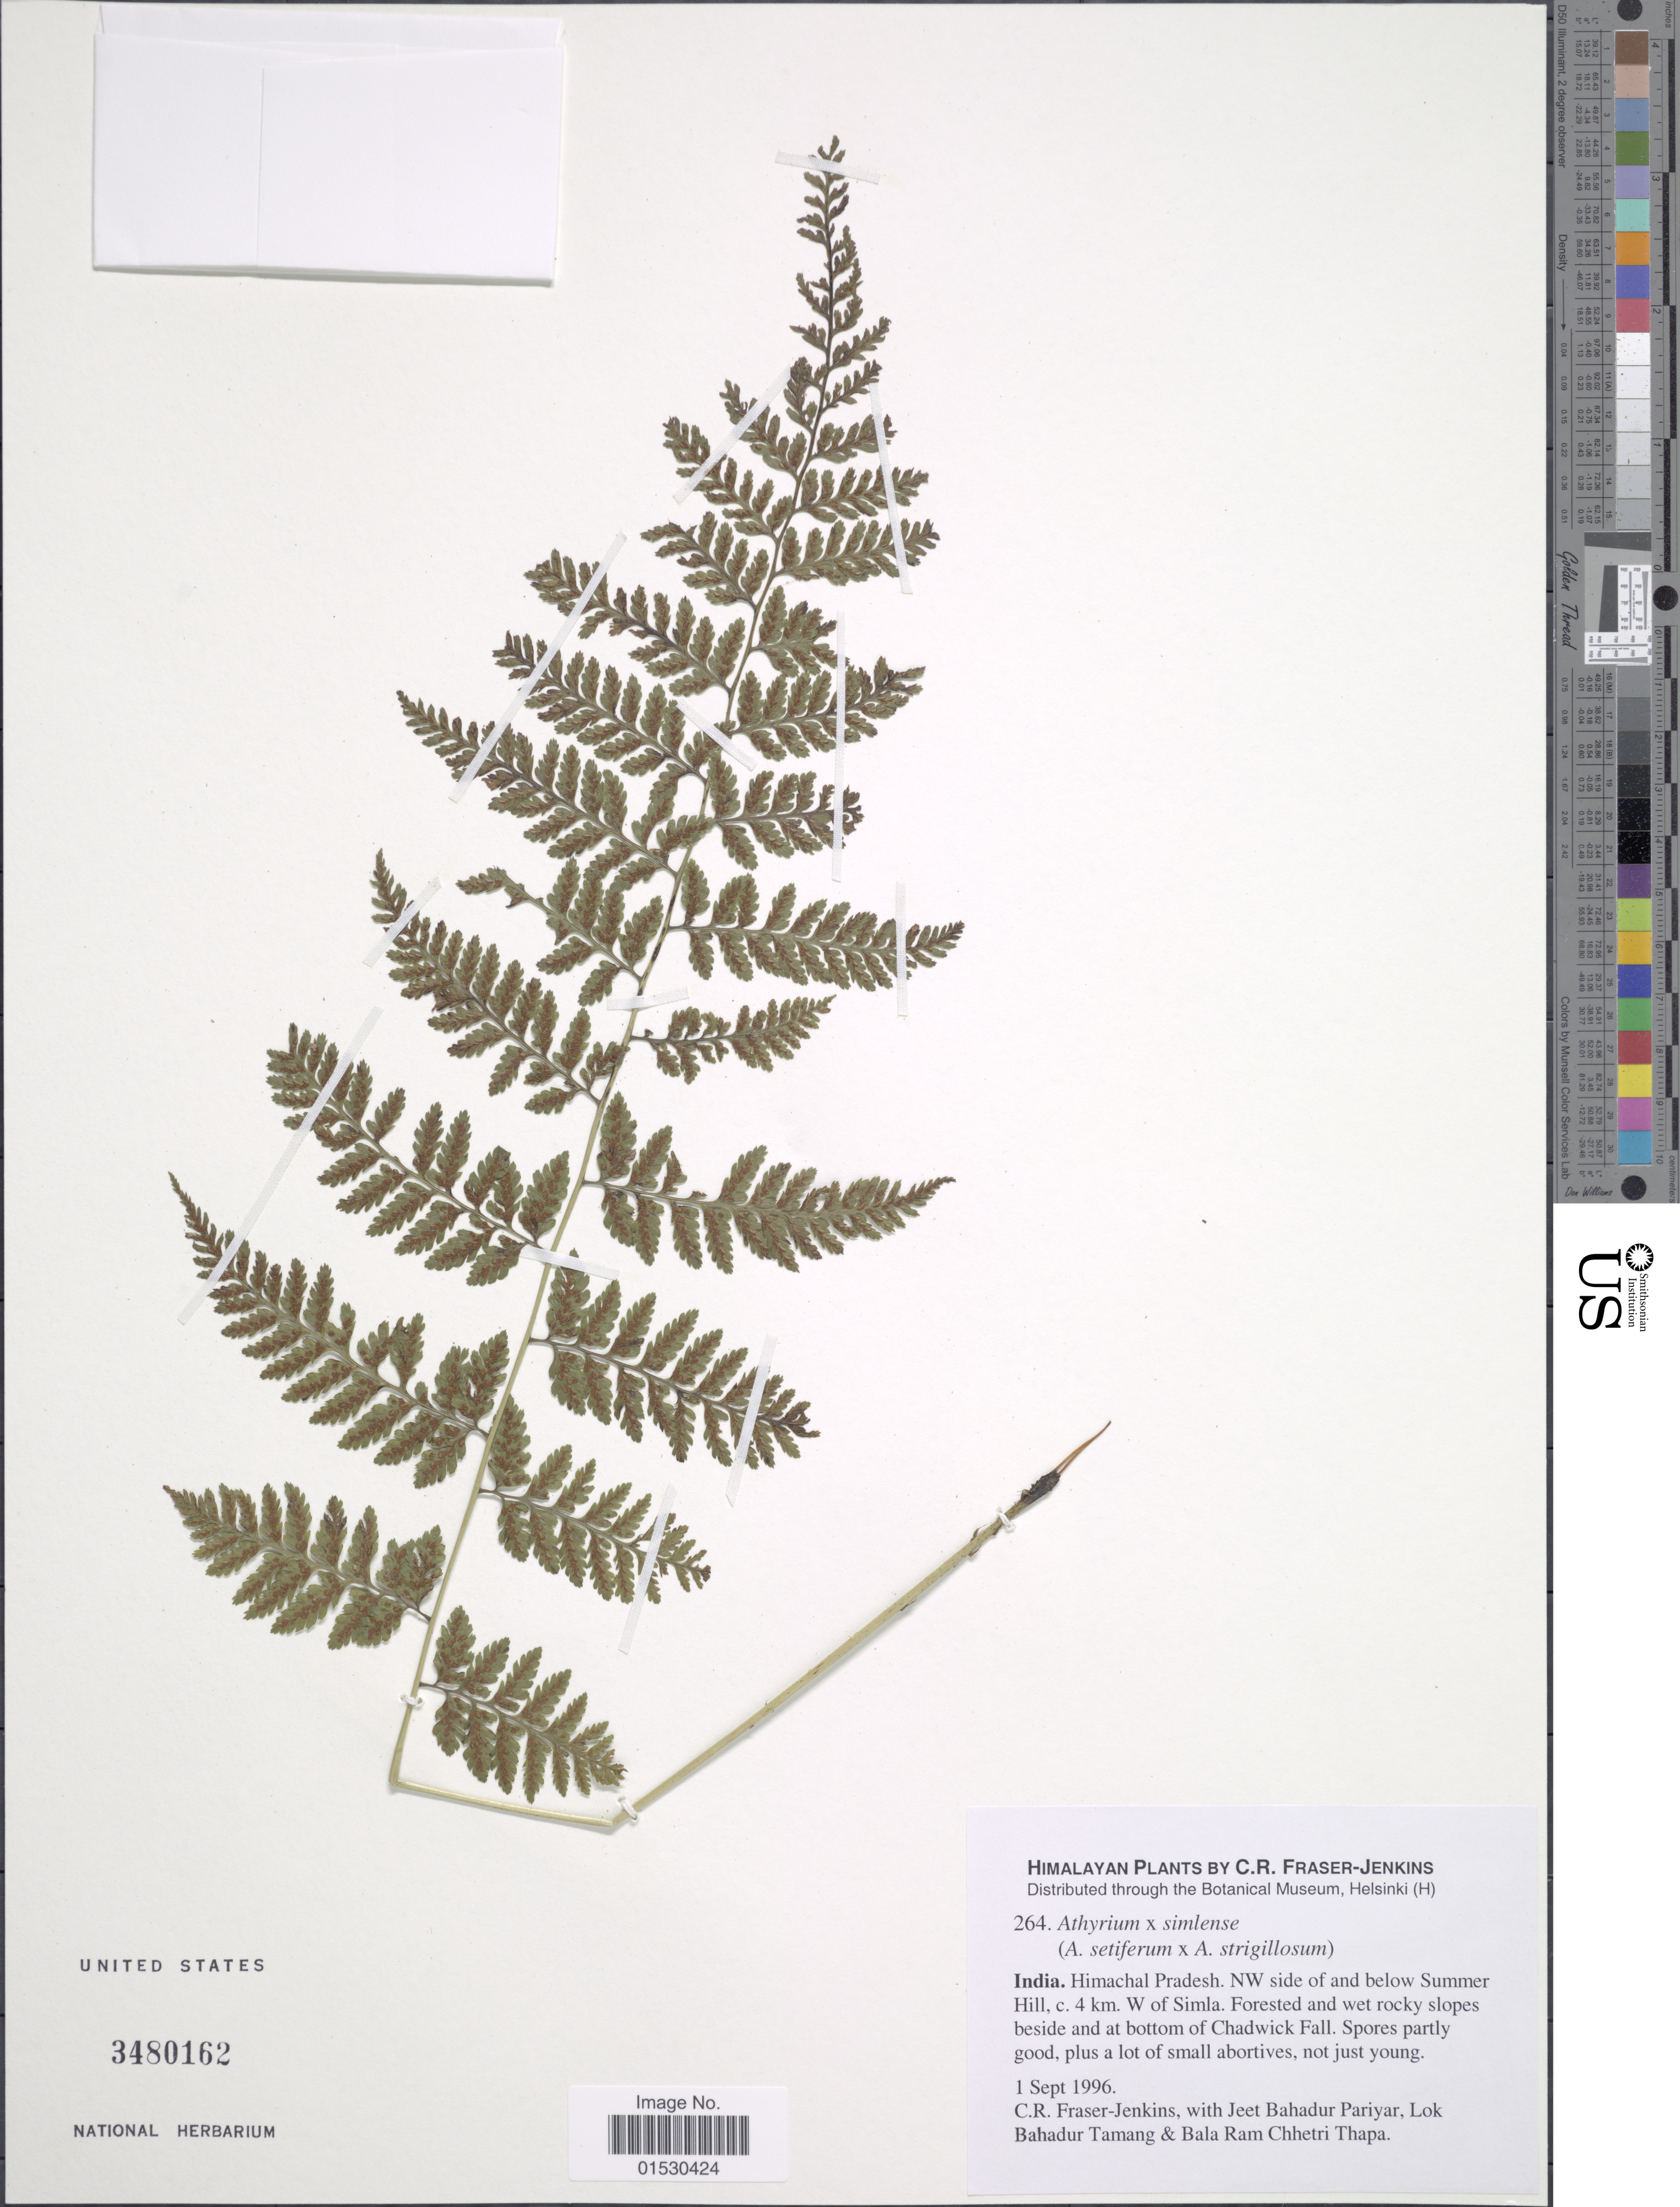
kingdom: Plantae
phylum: Tracheophyta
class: Polypodiopsida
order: Polypodiales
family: Athyriaceae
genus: Athyrium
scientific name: Athyrium x simlense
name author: Fraser-Jenk.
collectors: C. R. Fraser-Jenkins, J. Pariyar, L. Tamang & B. Thapa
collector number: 264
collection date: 1996-09-01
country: India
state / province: Himachal Pradesh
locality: NW side of and below Summer Hill, c. 4 km. W. of Simla. Forested and wet rocky slopes beside and at bottom of Chadwick Fall. Spores partly good, plus a lot of small abortives, not just young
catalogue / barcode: US 3480162